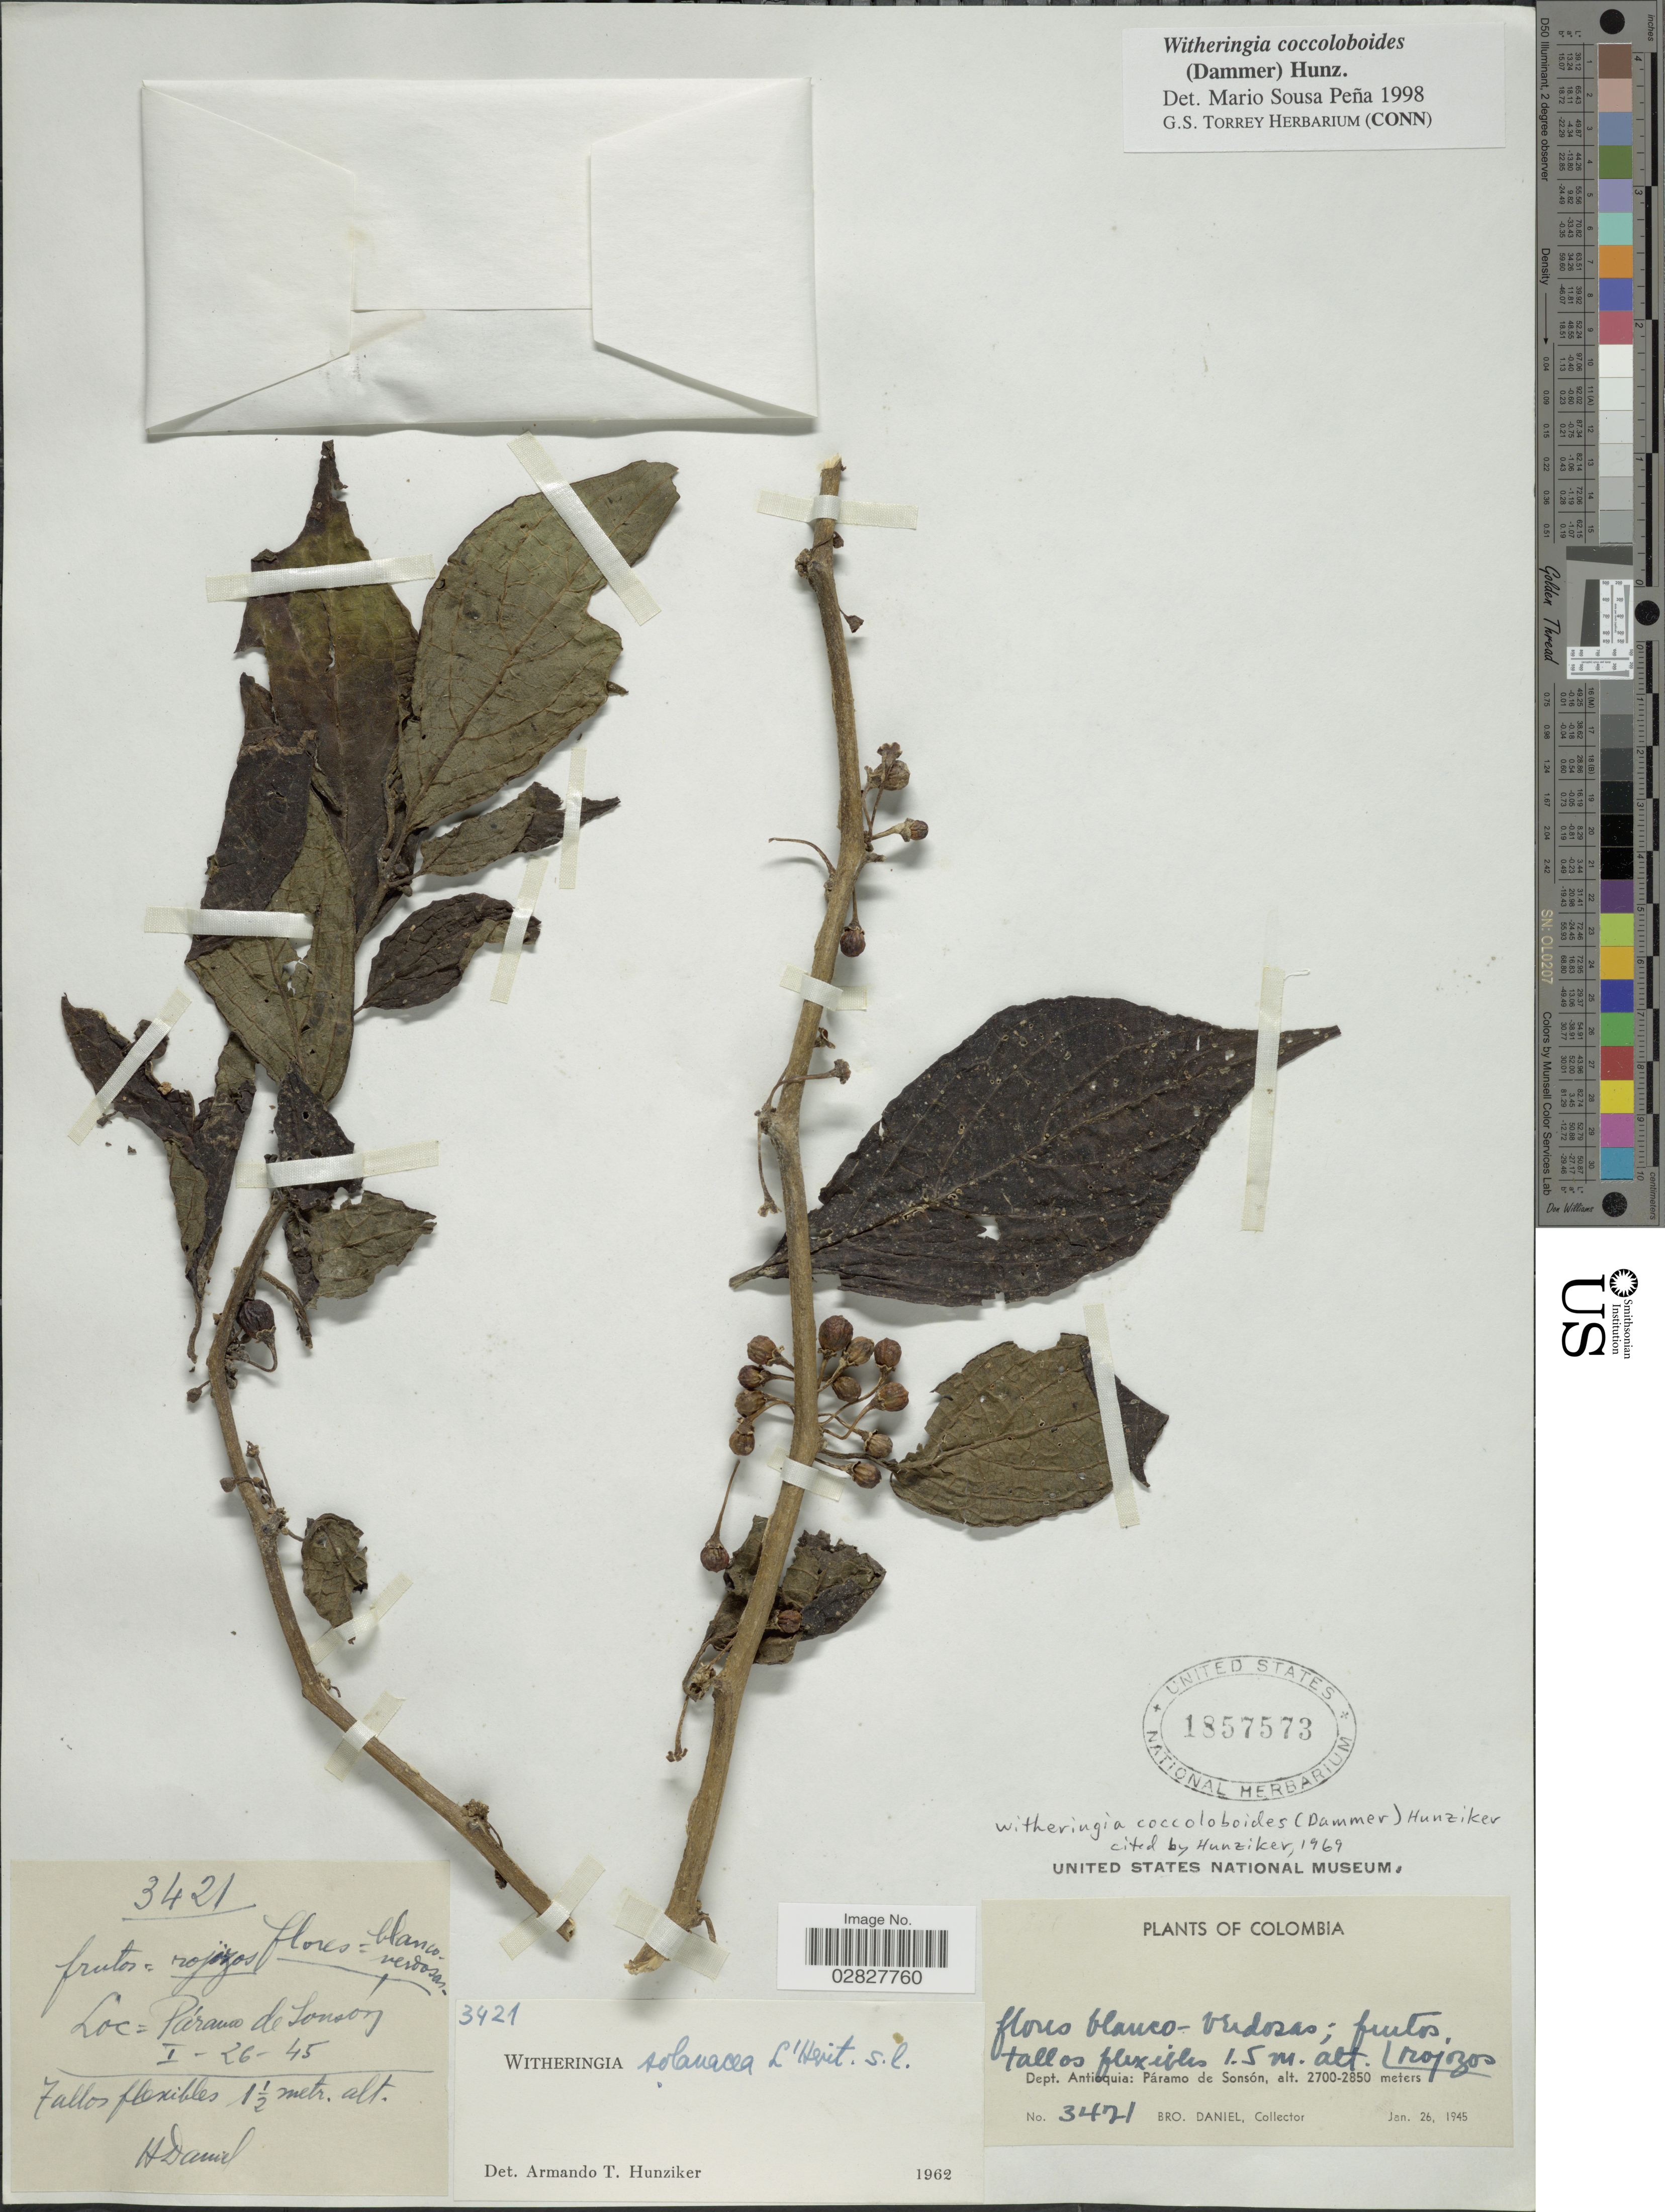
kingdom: Plantae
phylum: Tracheophyta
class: Magnoliopsida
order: Solanales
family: Solanaceae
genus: Witheringia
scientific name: Witheringia coccoloboides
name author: (Dammer) Hunz.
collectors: Bro. Daniel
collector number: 3421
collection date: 1945-01-26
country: Colombia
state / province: Antioquia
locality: Dept. Antioquia: Páramo de Sonsón.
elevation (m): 2700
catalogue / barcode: US 1857573